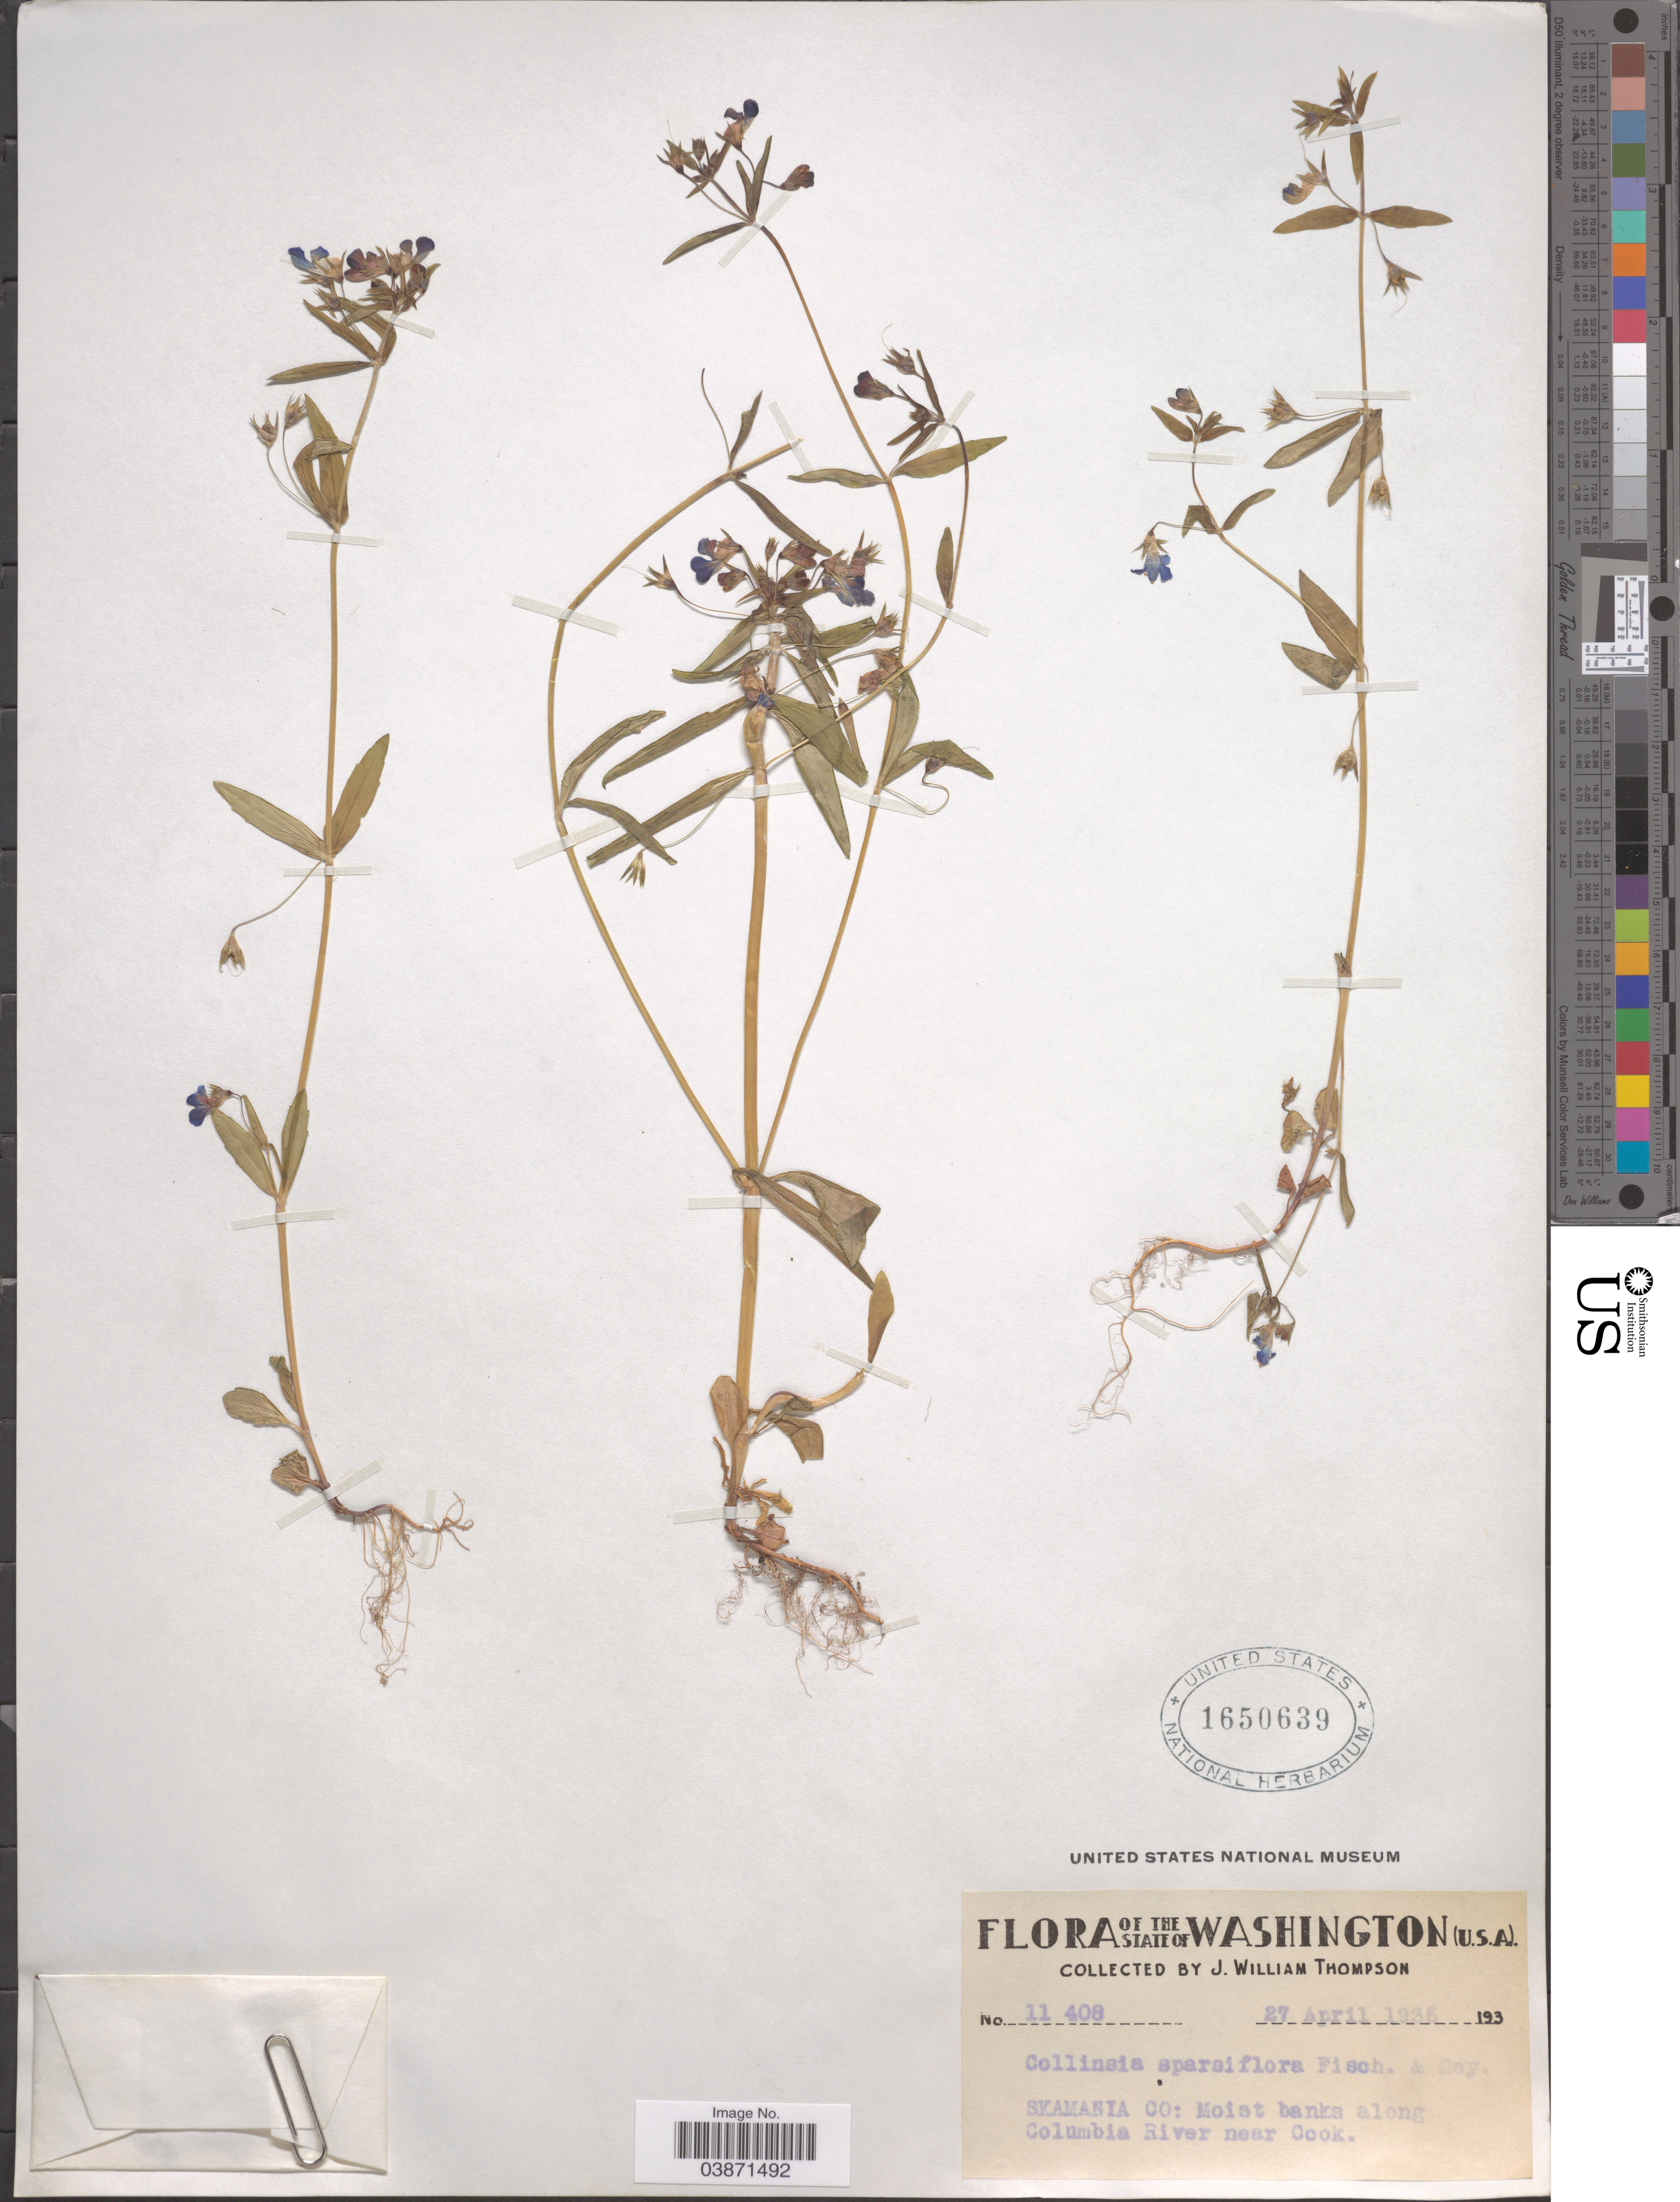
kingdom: Plantae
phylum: Tracheophyta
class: Magnoliopsida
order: Lamiales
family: Plantaginaceae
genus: Collinsia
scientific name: Collinsia sparsiflora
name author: Fisch. & C.A. Mey.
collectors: J. W. Thompson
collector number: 11408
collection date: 1935-04-27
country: United States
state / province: Washington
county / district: Skamania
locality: Skamania Co: Moist banks along Columbia River near Cook.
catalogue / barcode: US 1650639